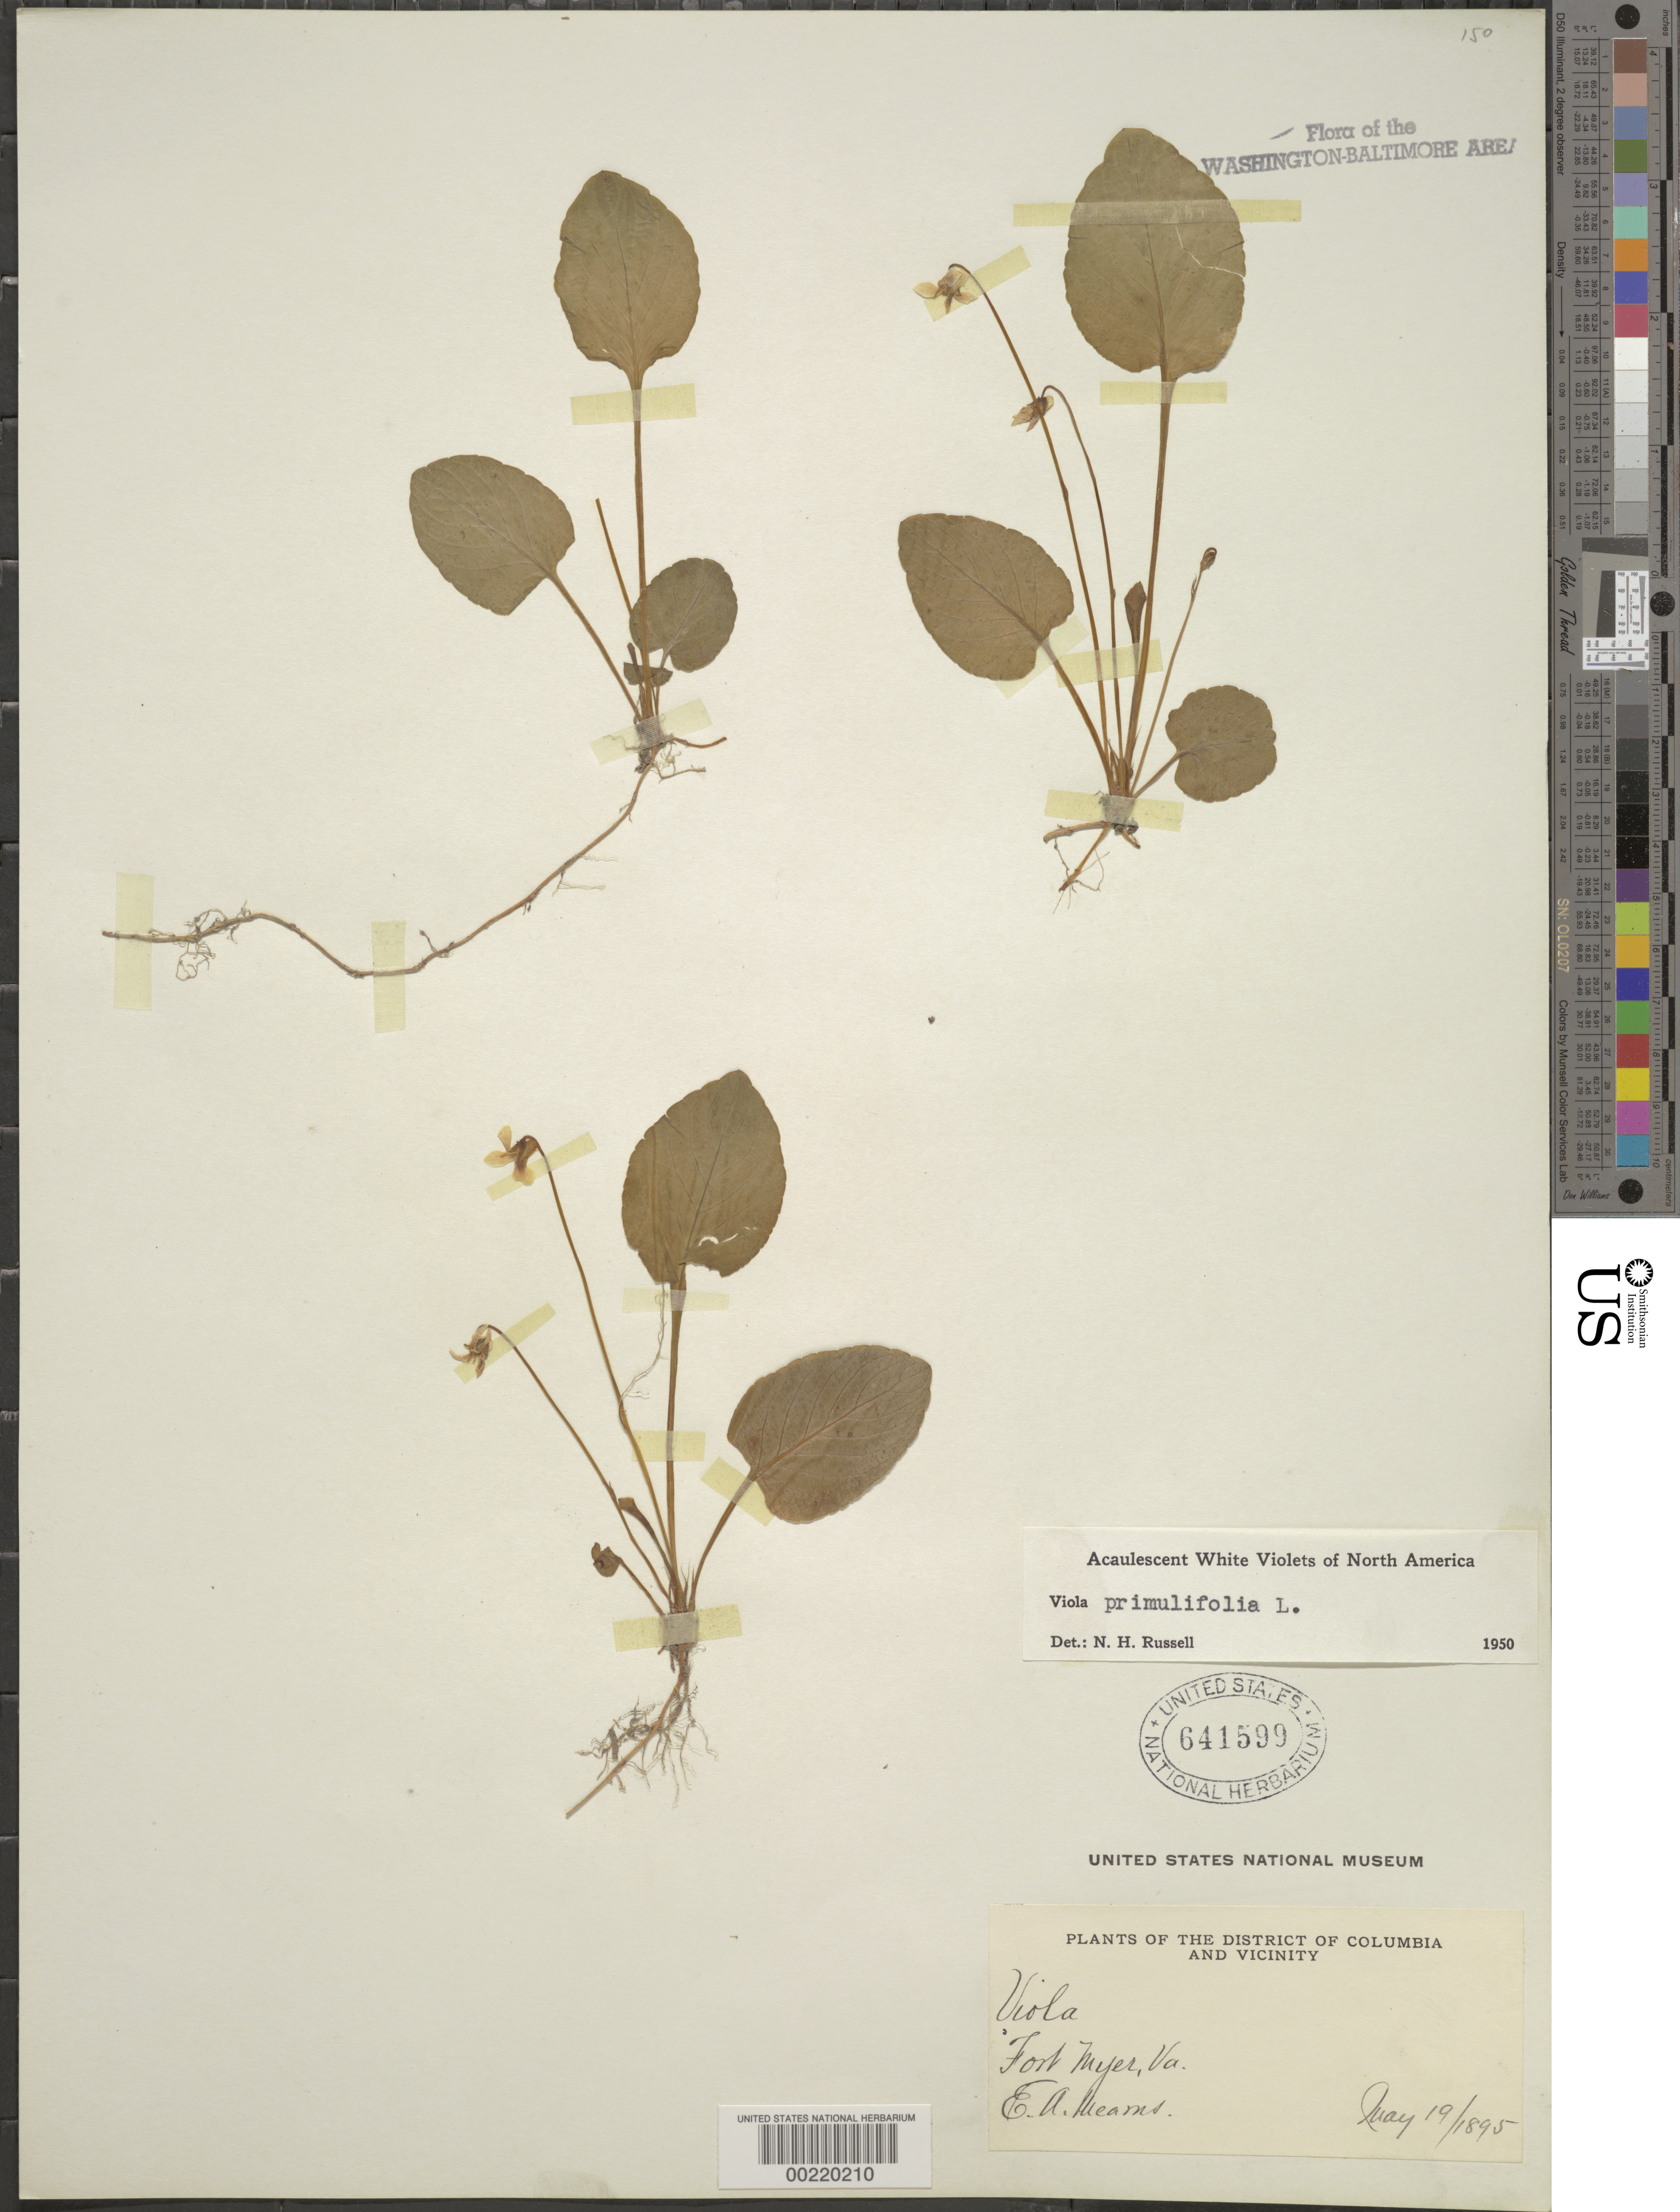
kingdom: Plantae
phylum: Tracheophyta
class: Magnoliopsida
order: Malpighiales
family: Violaceae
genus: Viola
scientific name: Viola primulifolia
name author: L.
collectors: E. A. Mearns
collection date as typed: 19 May 1895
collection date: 1895-05-19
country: United States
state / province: Virginia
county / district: Arlington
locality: Fort Myers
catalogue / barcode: US 641599